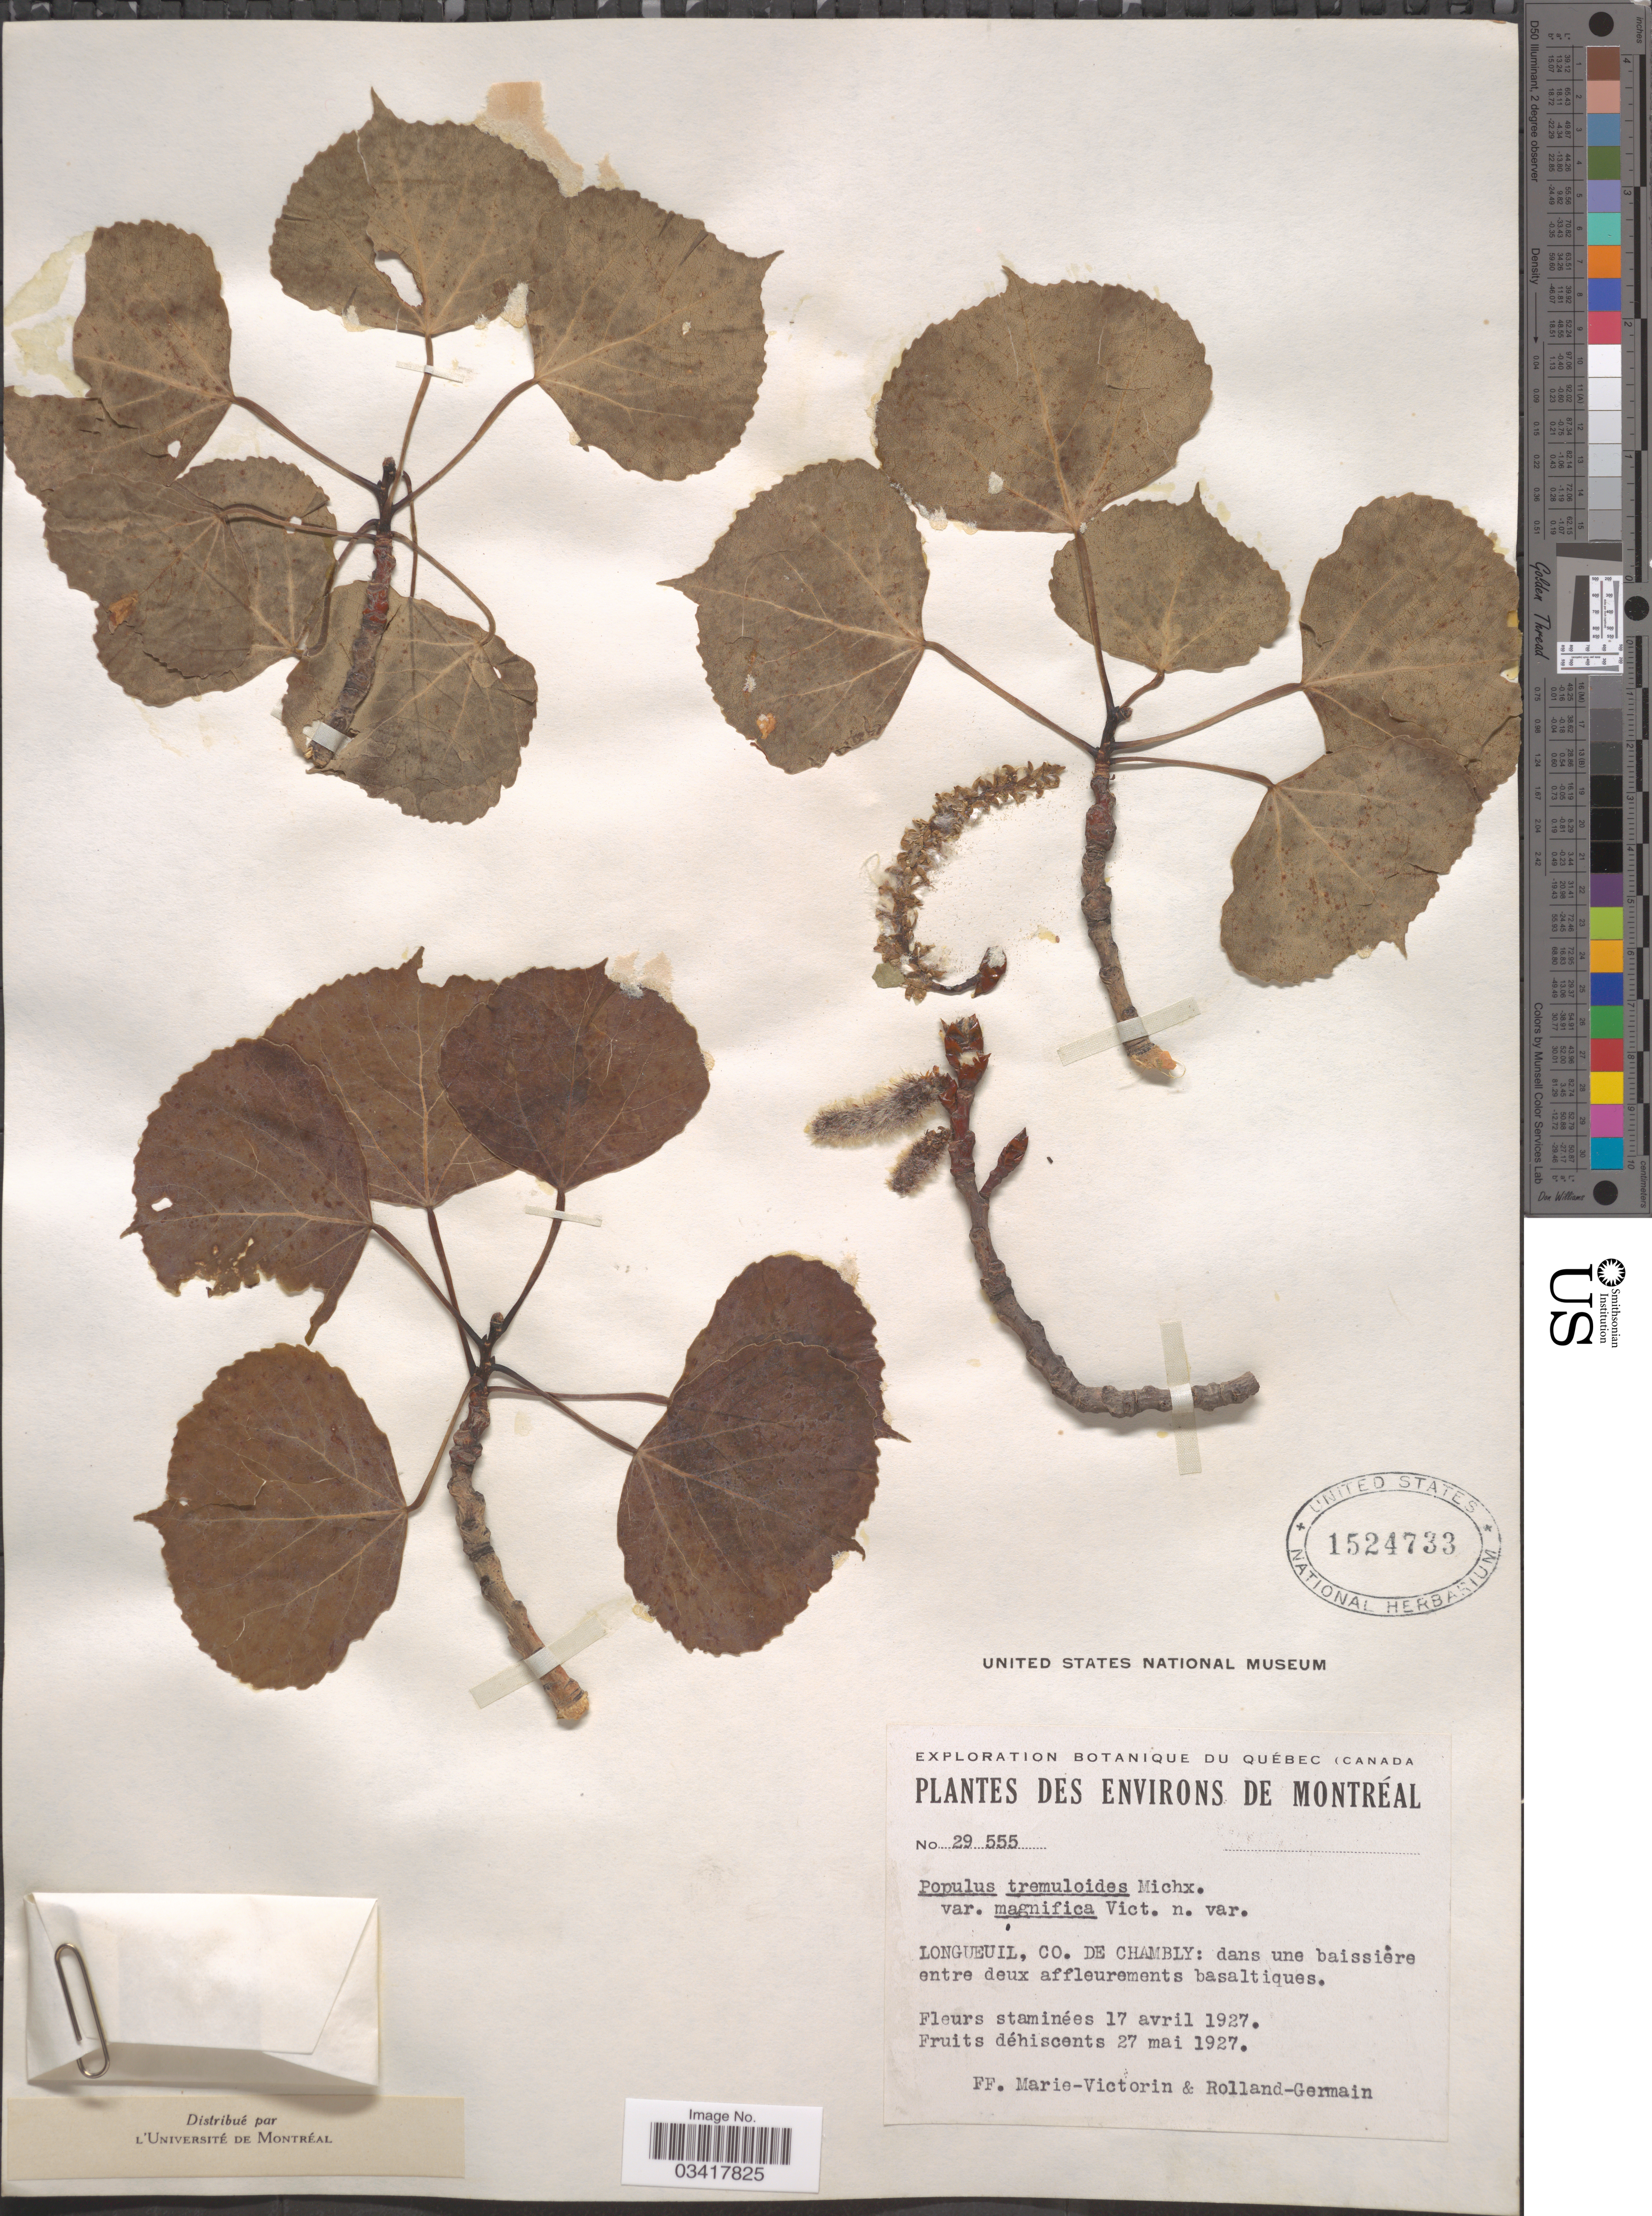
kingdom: Plantae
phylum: Tracheophyta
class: Magnoliopsida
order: Malpighiales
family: Salicaceae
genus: Populus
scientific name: Populus tremuloides var. magnifica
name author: Vict.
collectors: F. Marie-Victorin & Rolland-Germain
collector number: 29555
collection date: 1927-04-17/1927-05-27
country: Canada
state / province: Quebec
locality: Environs de Montréal. Longueuil, Co. De Chambly: dans une baissière entre deux affluerements basaltiques.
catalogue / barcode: US 1524733